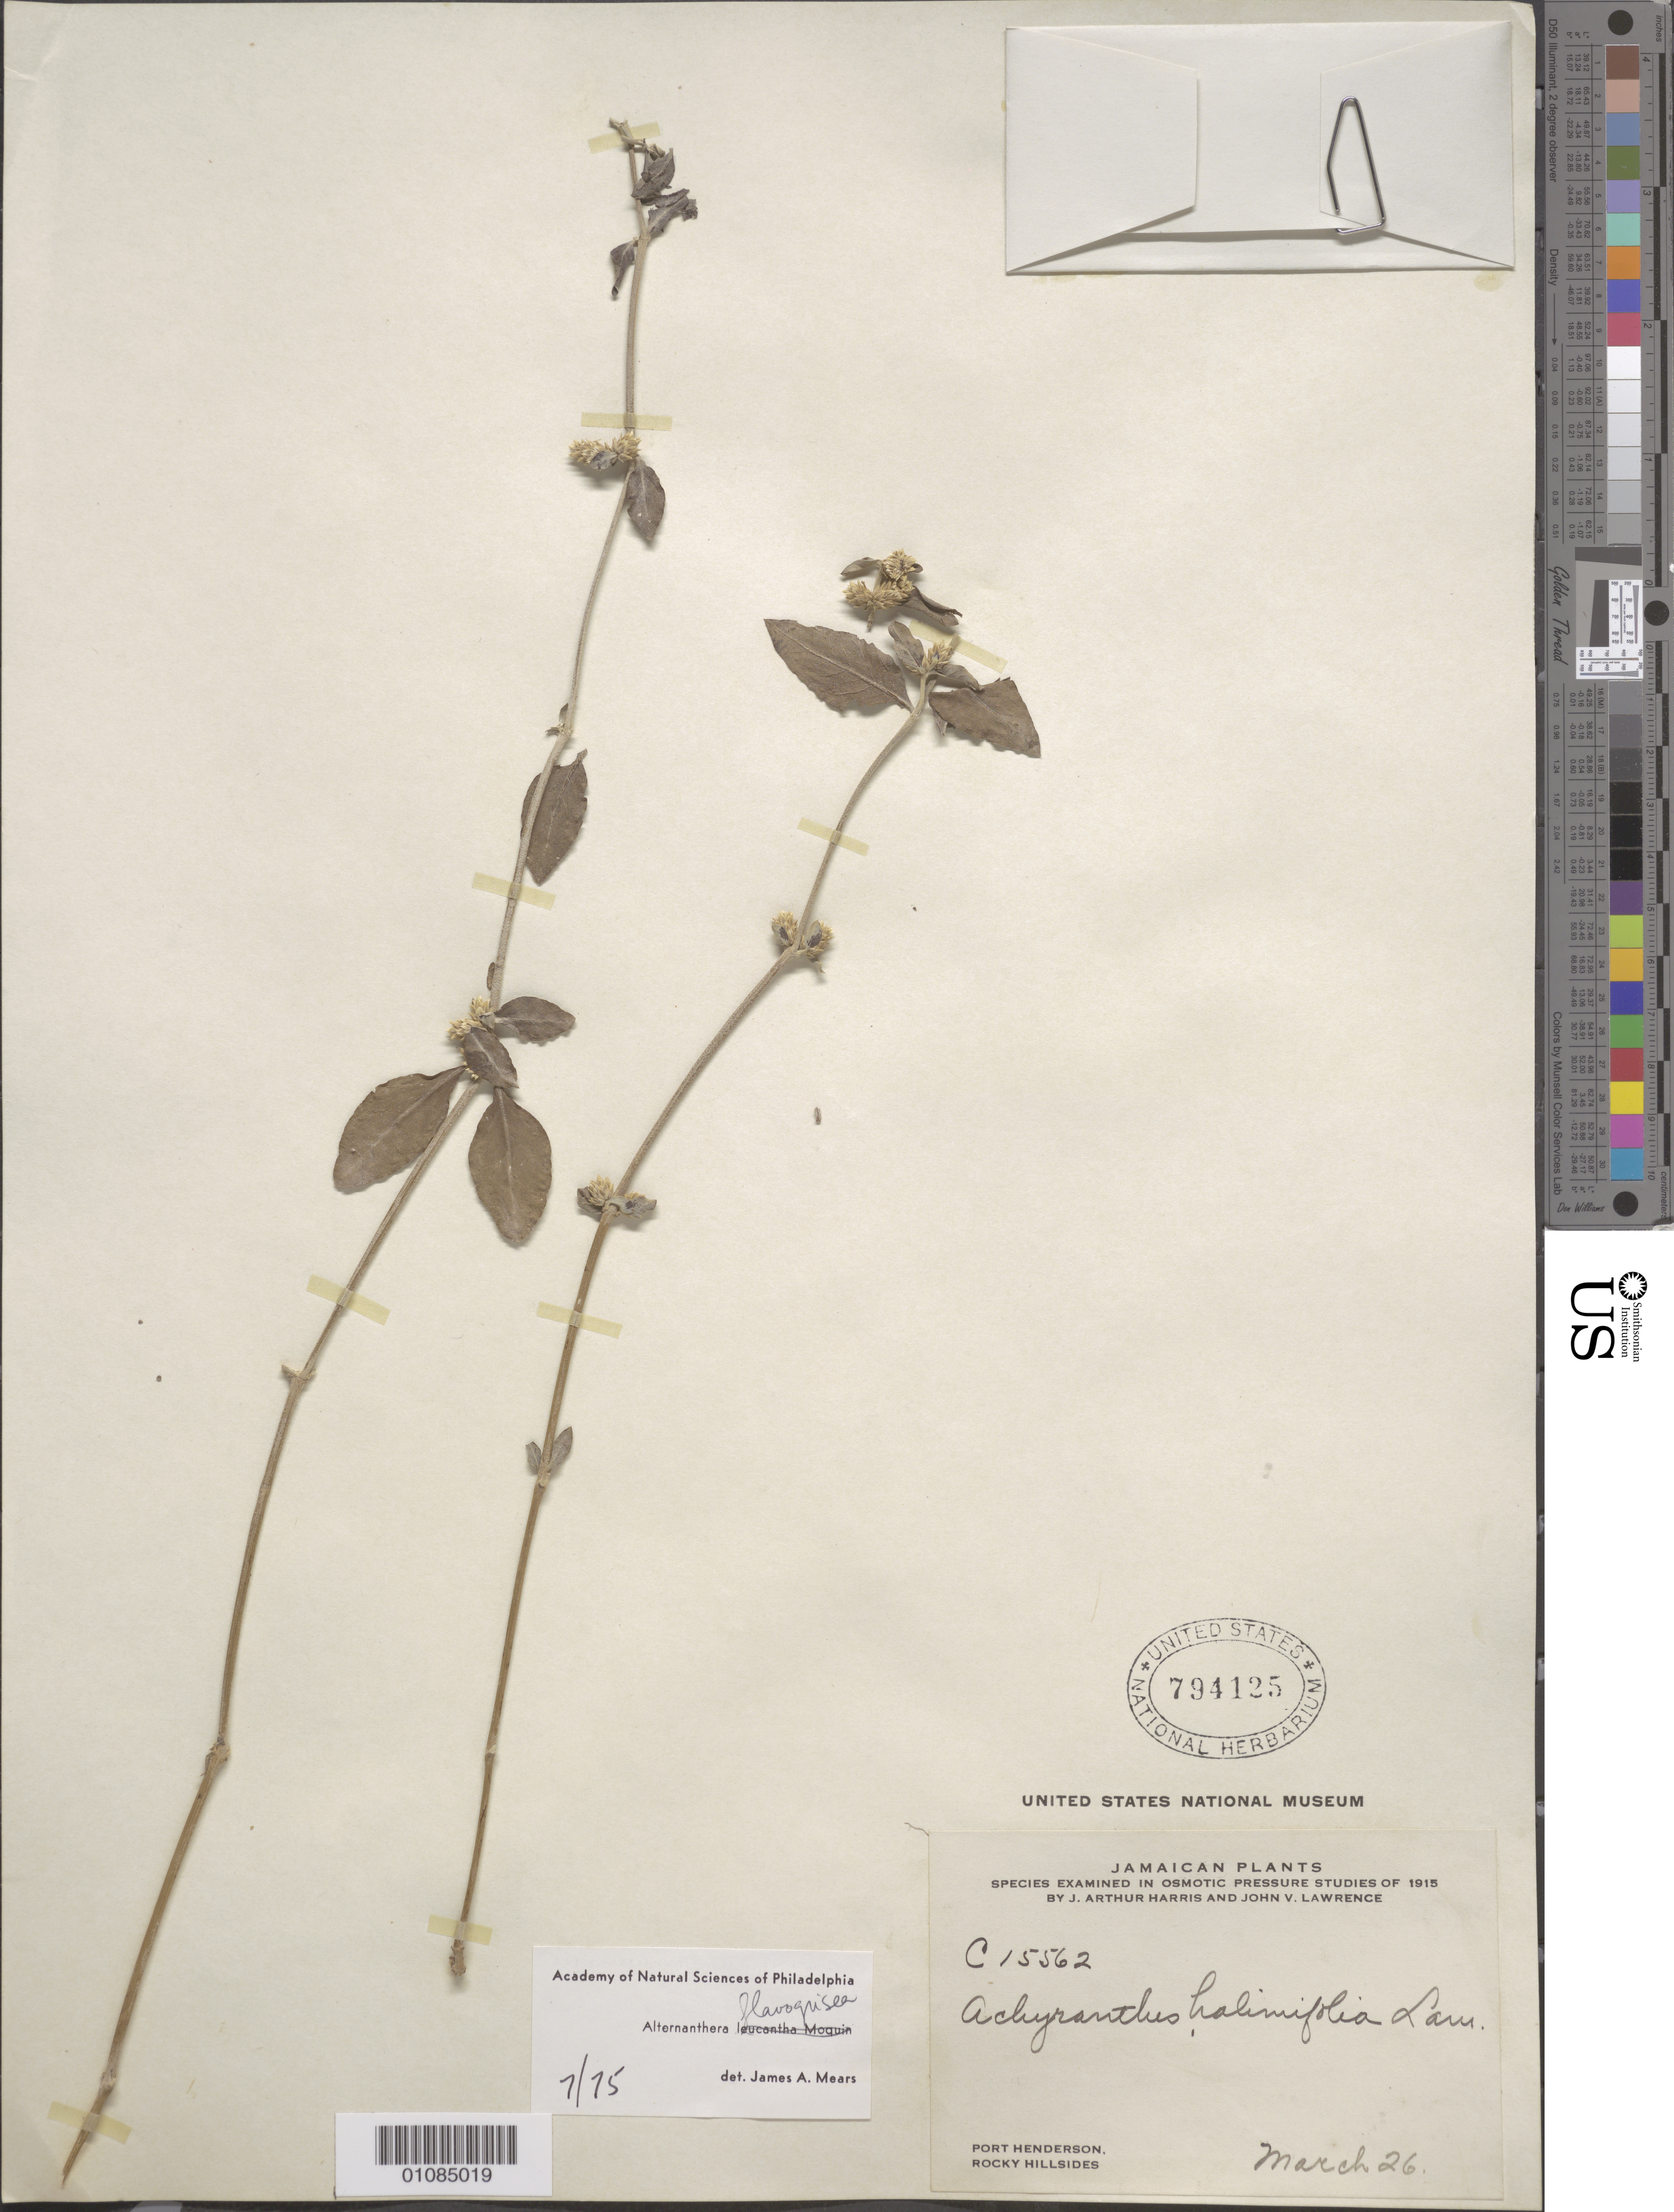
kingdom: Plantae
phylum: Tracheophyta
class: Magnoliopsida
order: Caryophyllales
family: Amaranthaceae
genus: Alternanthera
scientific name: Alternanthera flavogrisea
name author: Urb.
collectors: J. A. Harris & J. Lawrence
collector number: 15562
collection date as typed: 26 Mar 1915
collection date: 1915-03-26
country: Jamaica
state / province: Saint Catherine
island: Jamaica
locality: Port Henderson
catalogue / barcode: US 794125